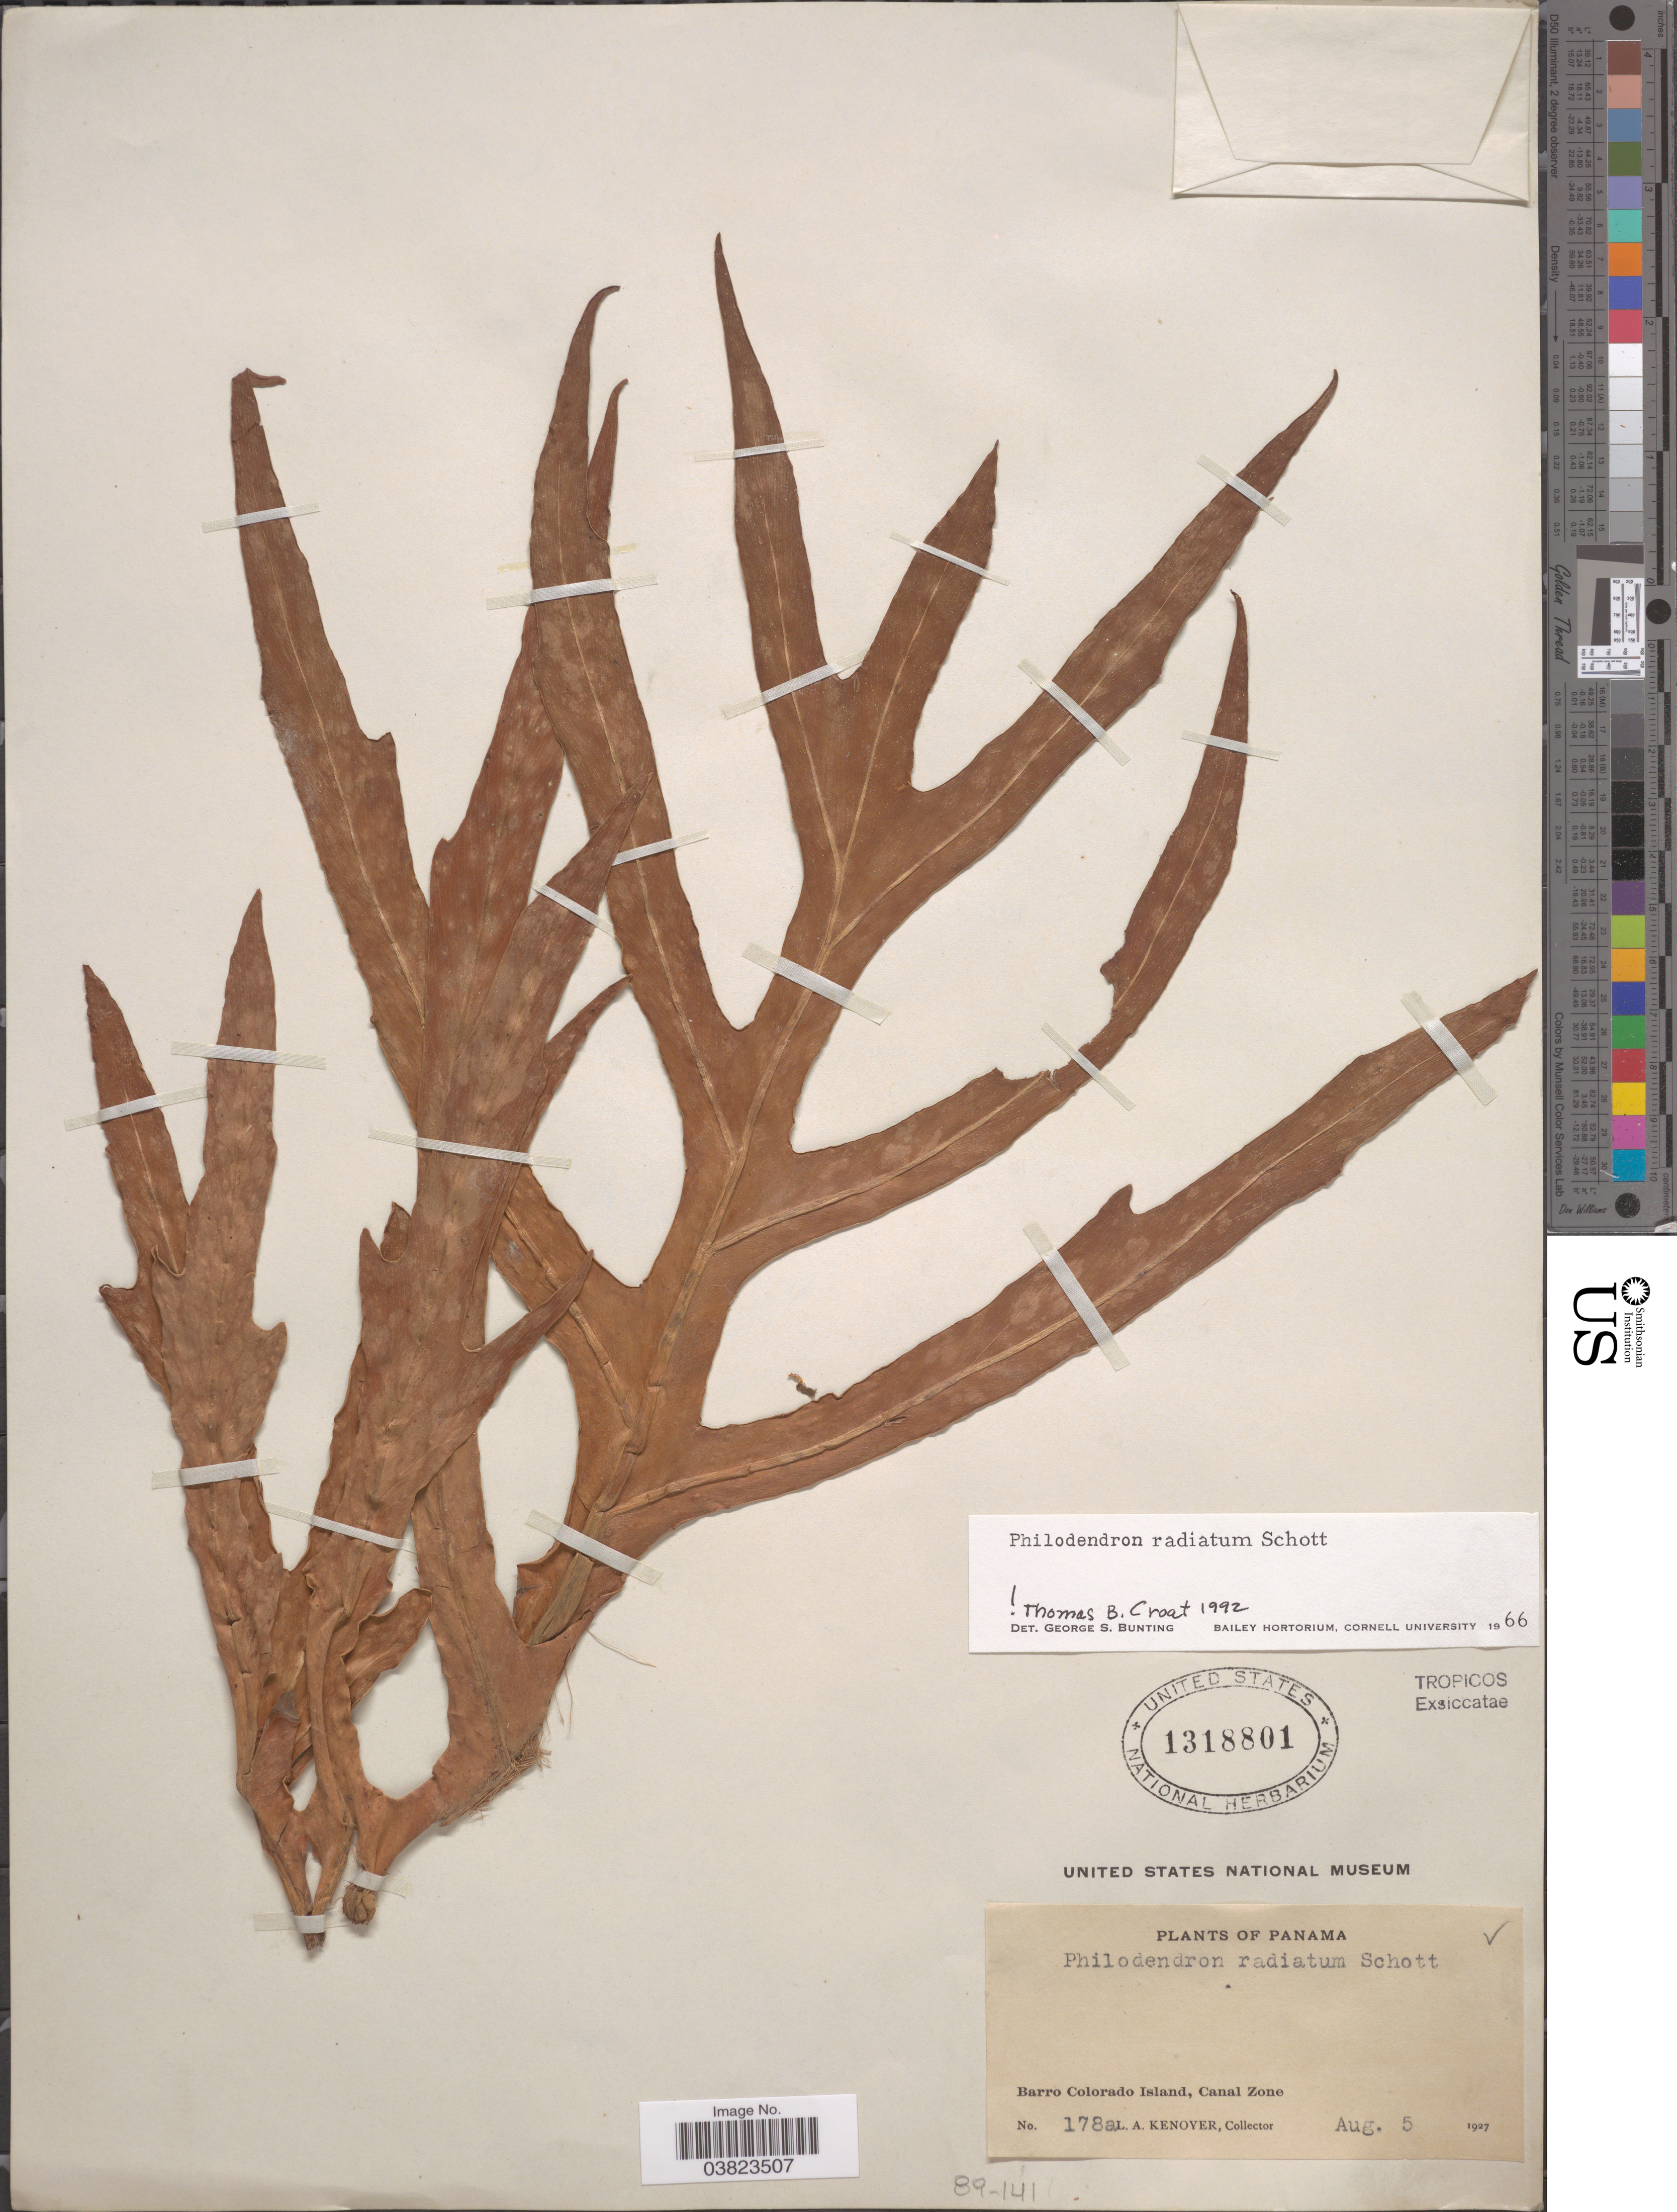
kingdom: Plantae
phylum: Tracheophyta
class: Liliopsida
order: Alismatales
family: Araceae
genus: Philodendron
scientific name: Philodendron radiatum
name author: Schott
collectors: L. A. Kenoyer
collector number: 178a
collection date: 1927-08-05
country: Panama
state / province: Panamá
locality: Barro Colorado Island, Canal Zone.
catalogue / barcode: US 1318801